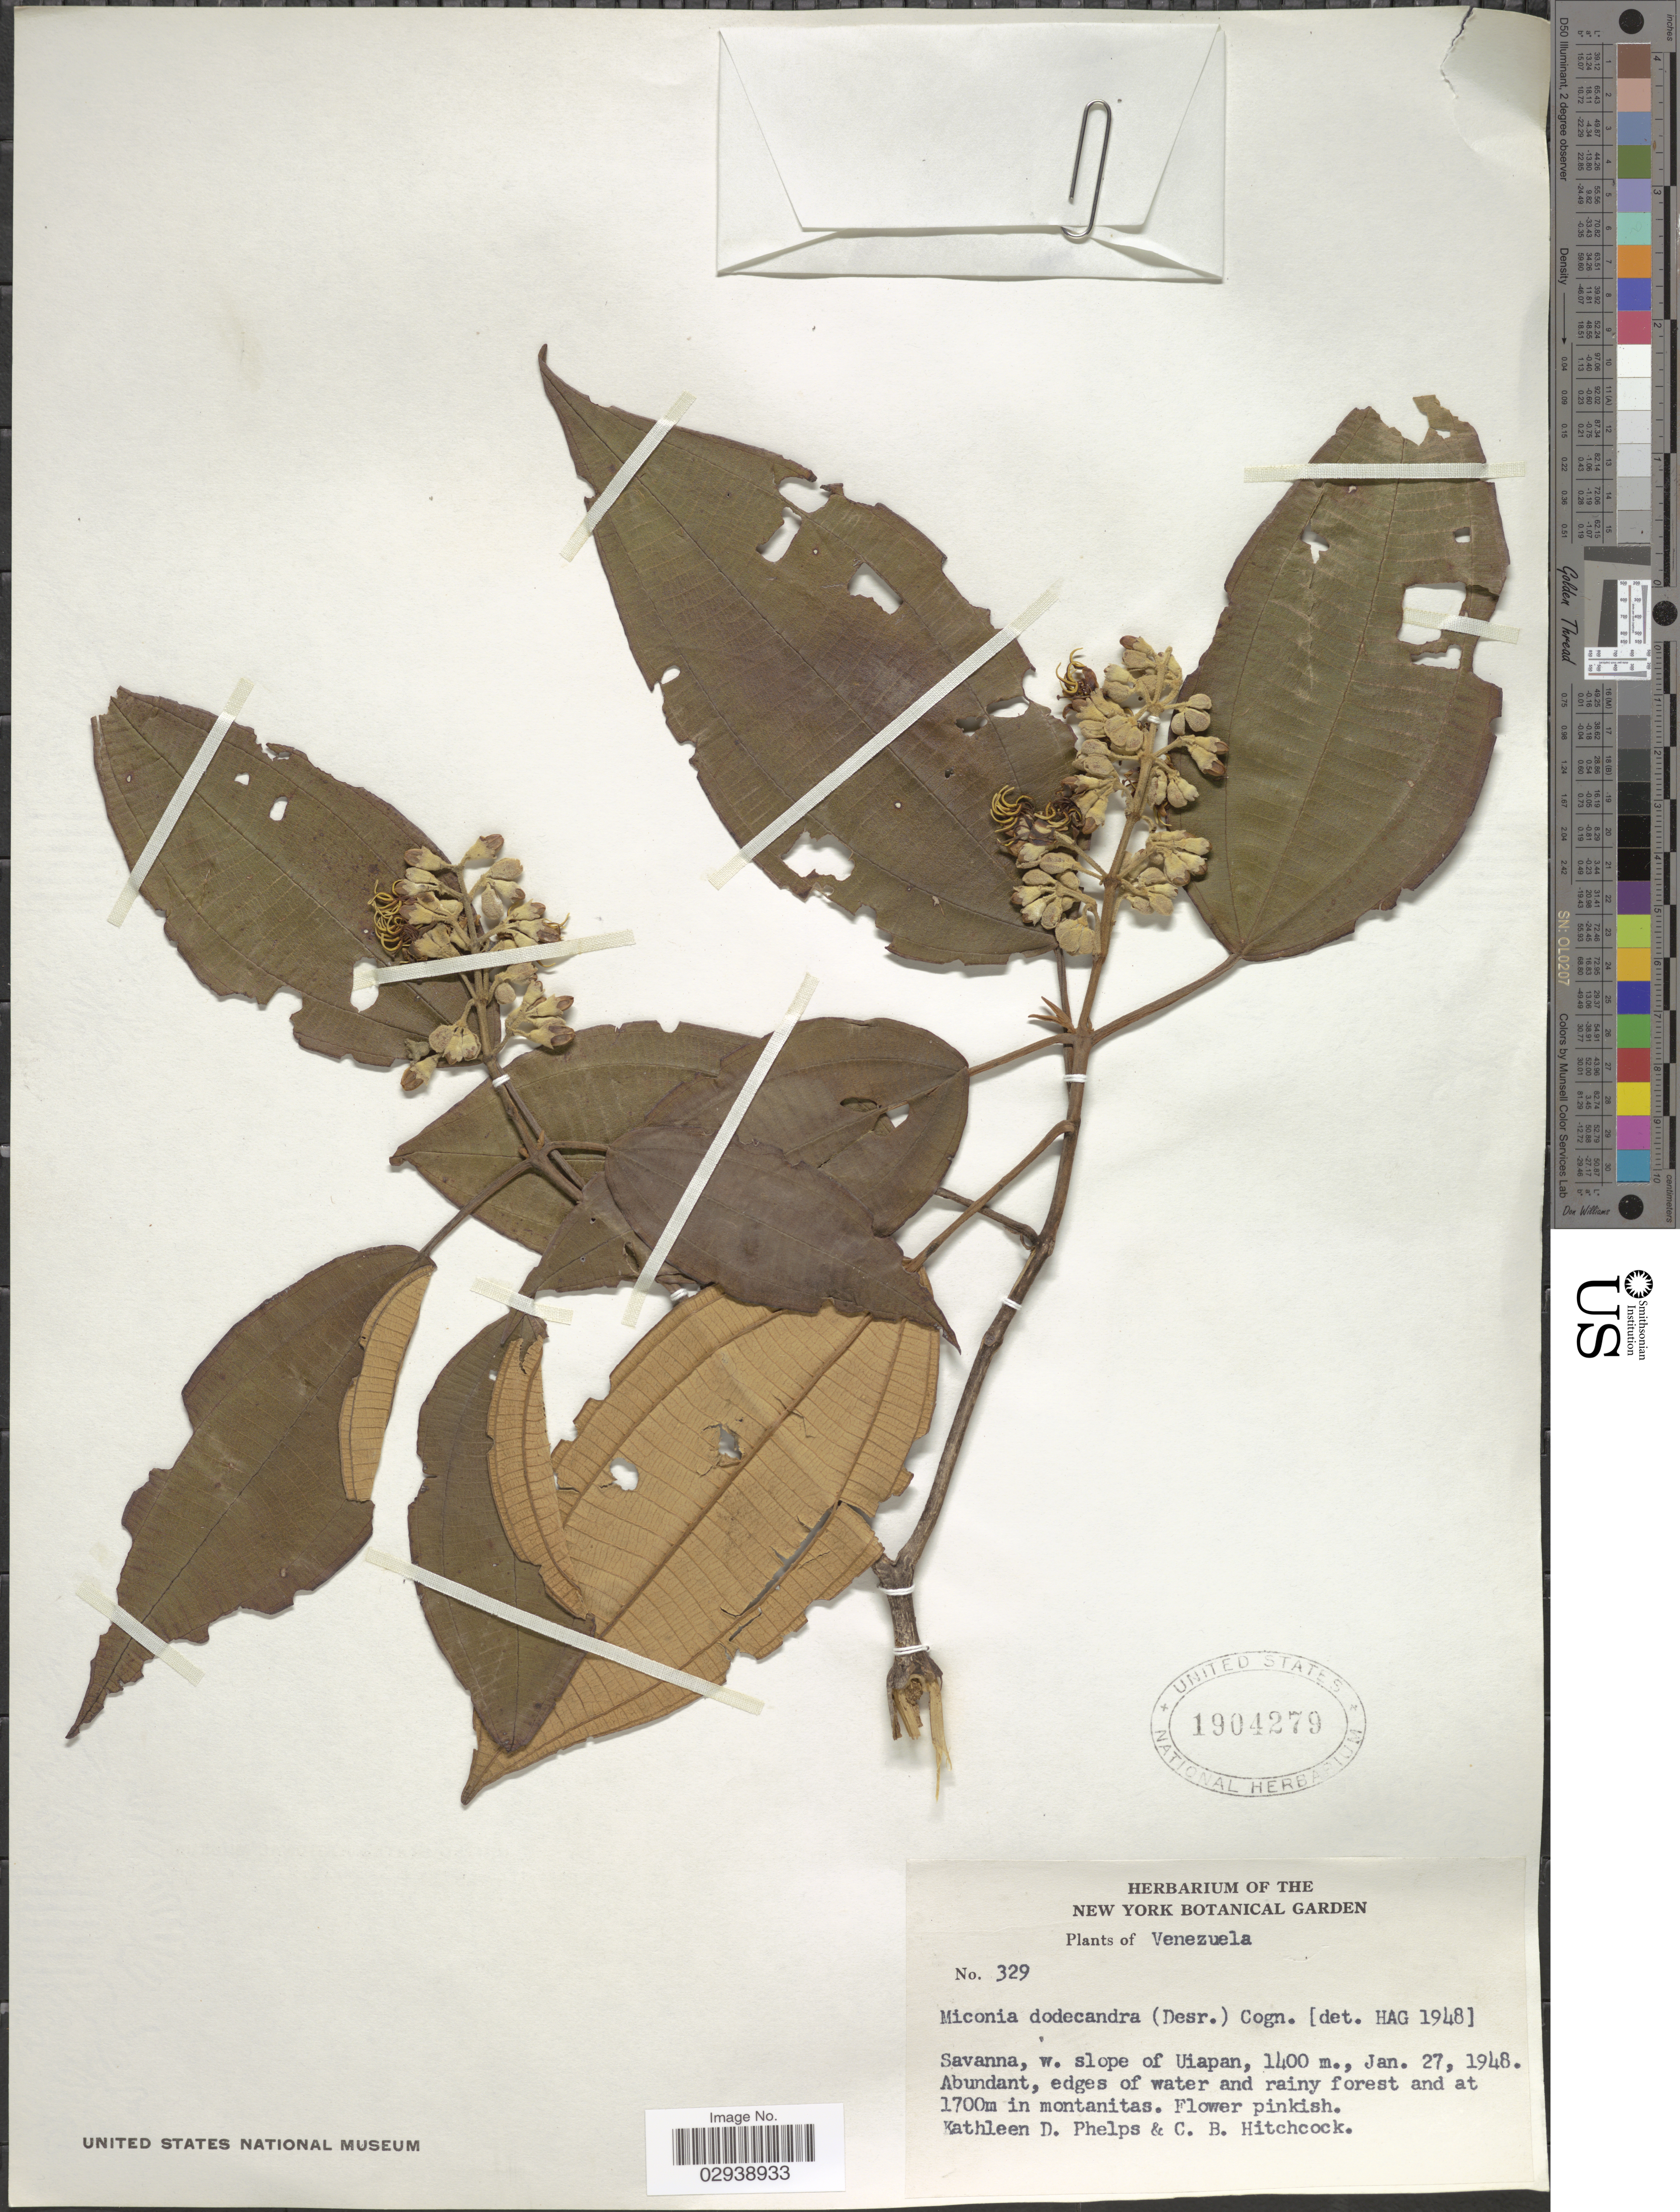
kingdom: Plantae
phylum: Tracheophyta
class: Magnoliopsida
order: Myrtales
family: Melastomataceae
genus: Miconia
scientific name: Miconia dodecandra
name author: Cogn.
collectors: K. D. Phelps & C. B. Hitchcock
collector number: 329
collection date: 1948-01-27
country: Venezuela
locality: Savanna, w. slope of Uiapan.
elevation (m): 1400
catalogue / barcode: US 1904279